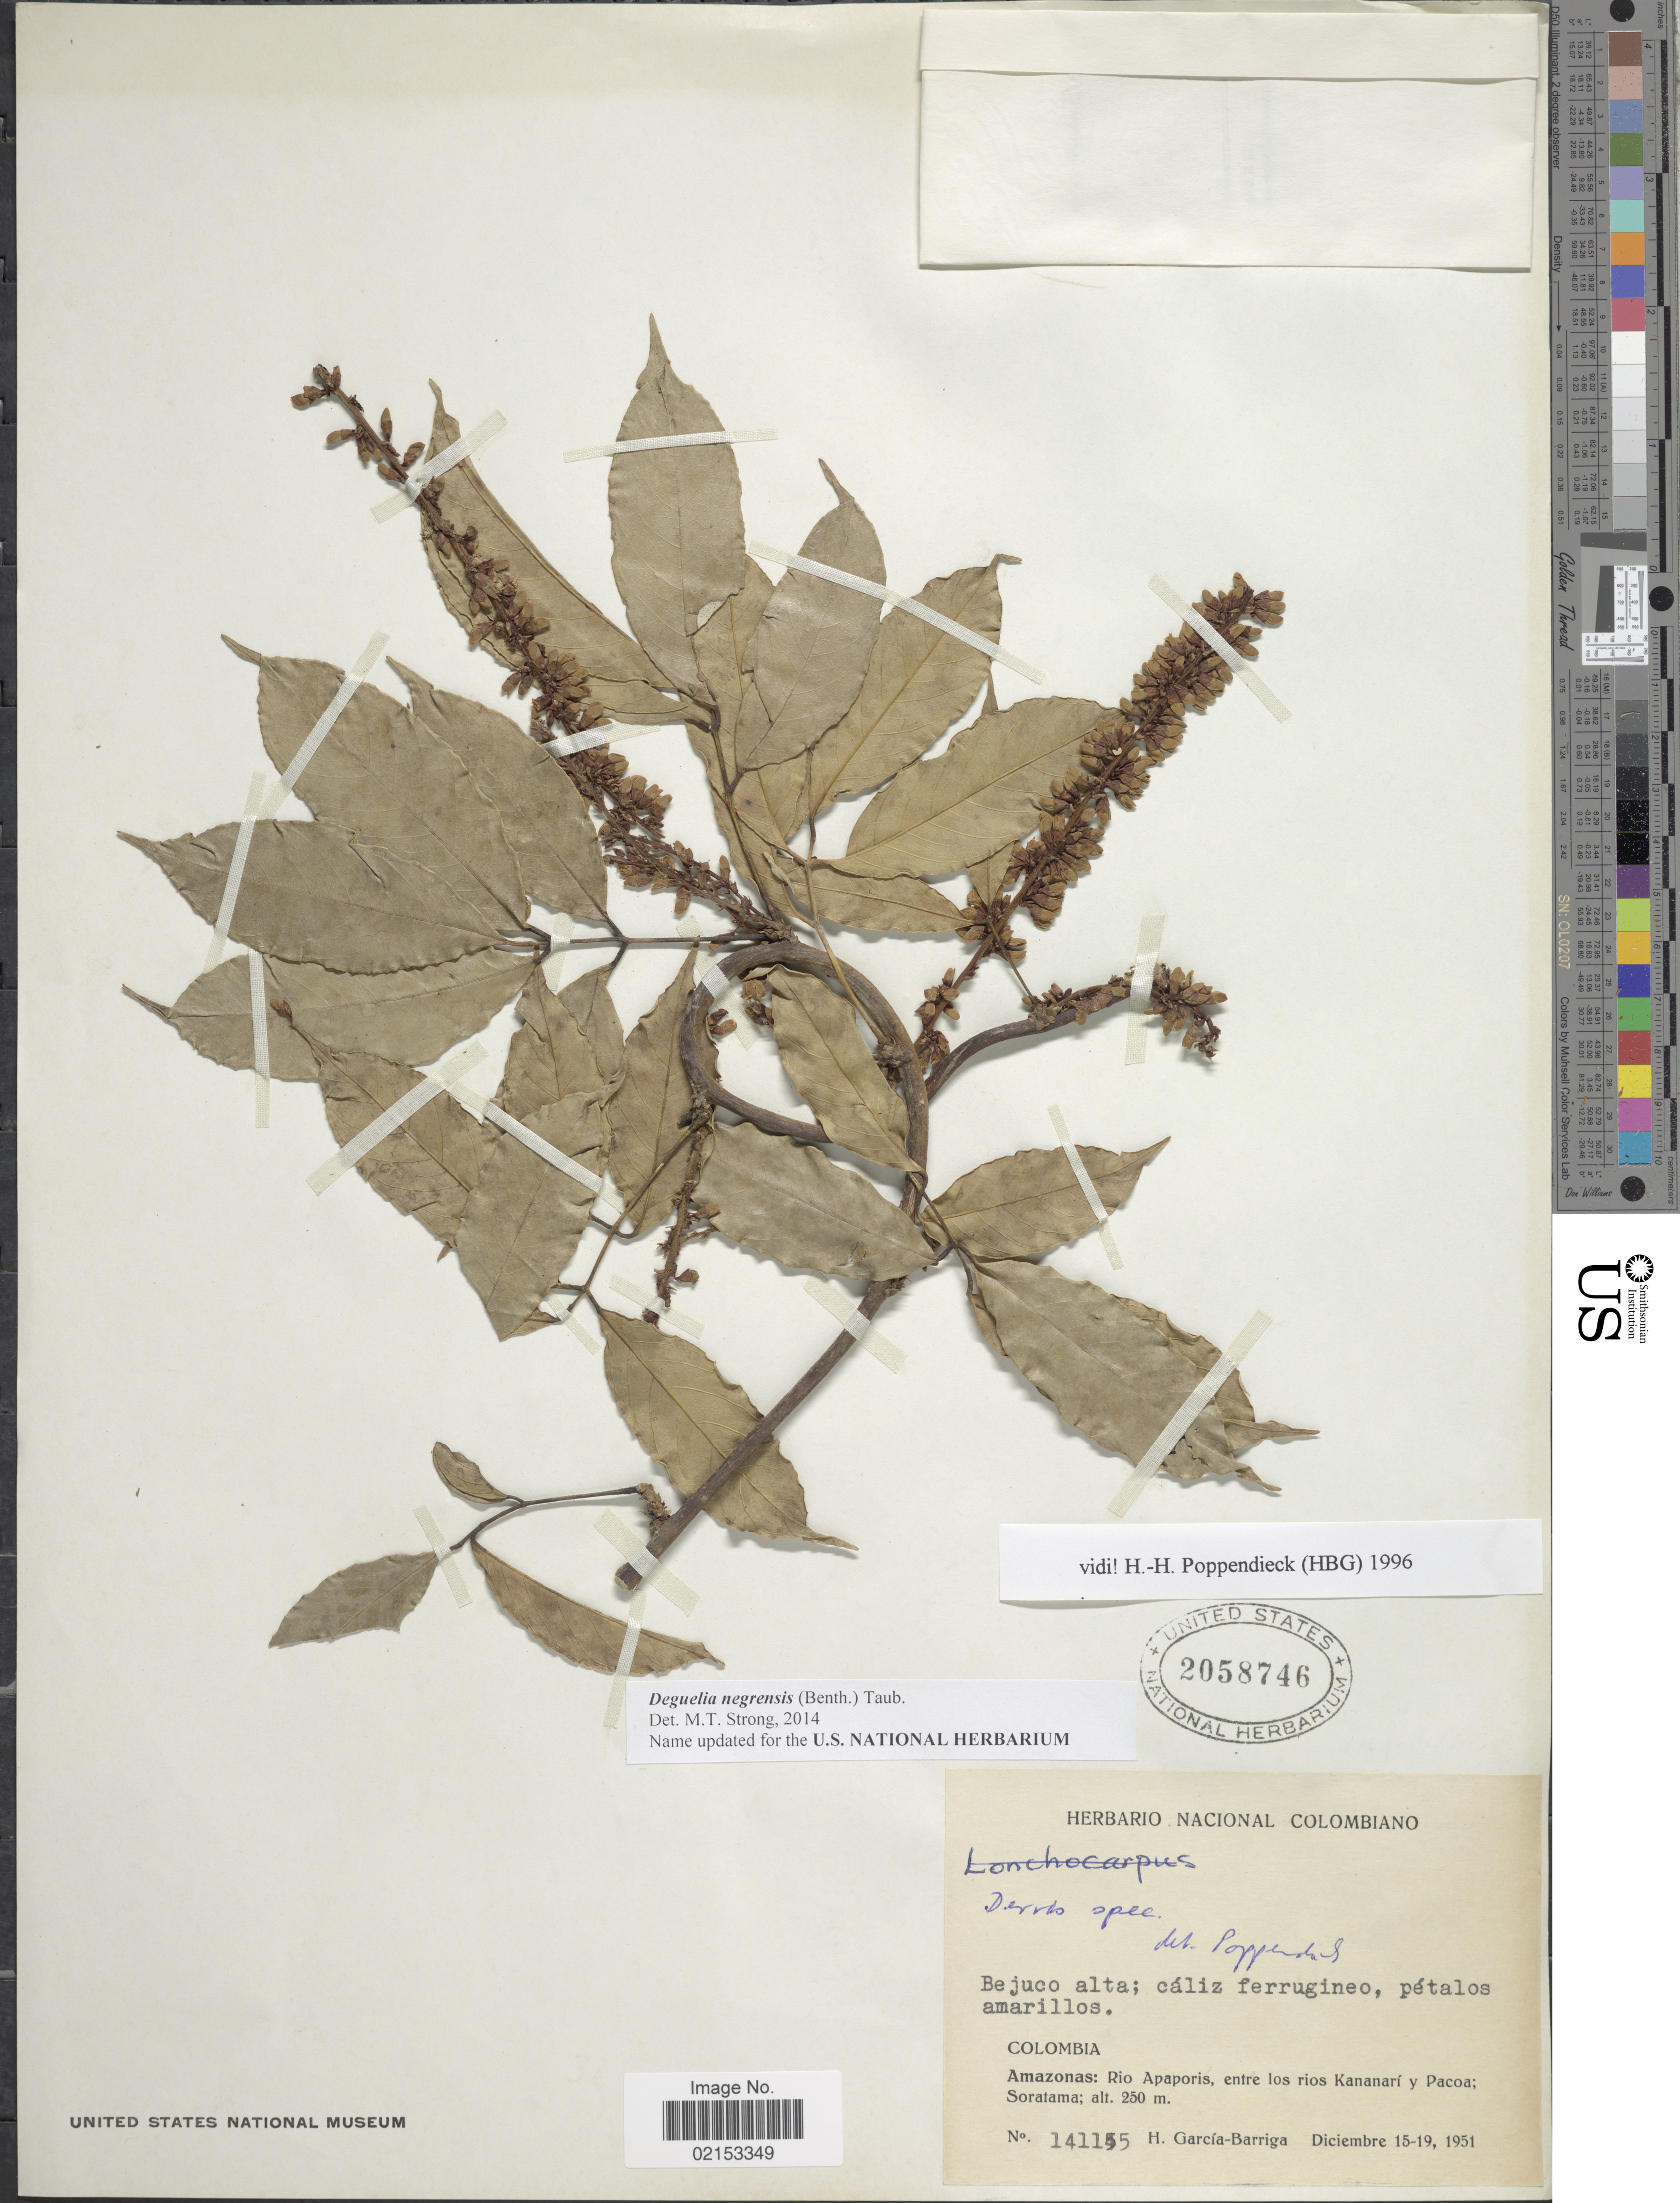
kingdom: Plantae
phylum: Tracheophyta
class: Magnoliopsida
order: Fabales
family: Fabaceae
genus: Deguelia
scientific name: Deguelia negrensis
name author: (Benth.) Taub.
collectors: H. García Barriga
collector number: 141155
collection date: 1951-12-15/1951-12-19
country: Colombia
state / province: Amazônas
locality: Rio Apaporis, entre los rios Kananari y Pacoa, Soratama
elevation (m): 250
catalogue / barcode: US 2058746